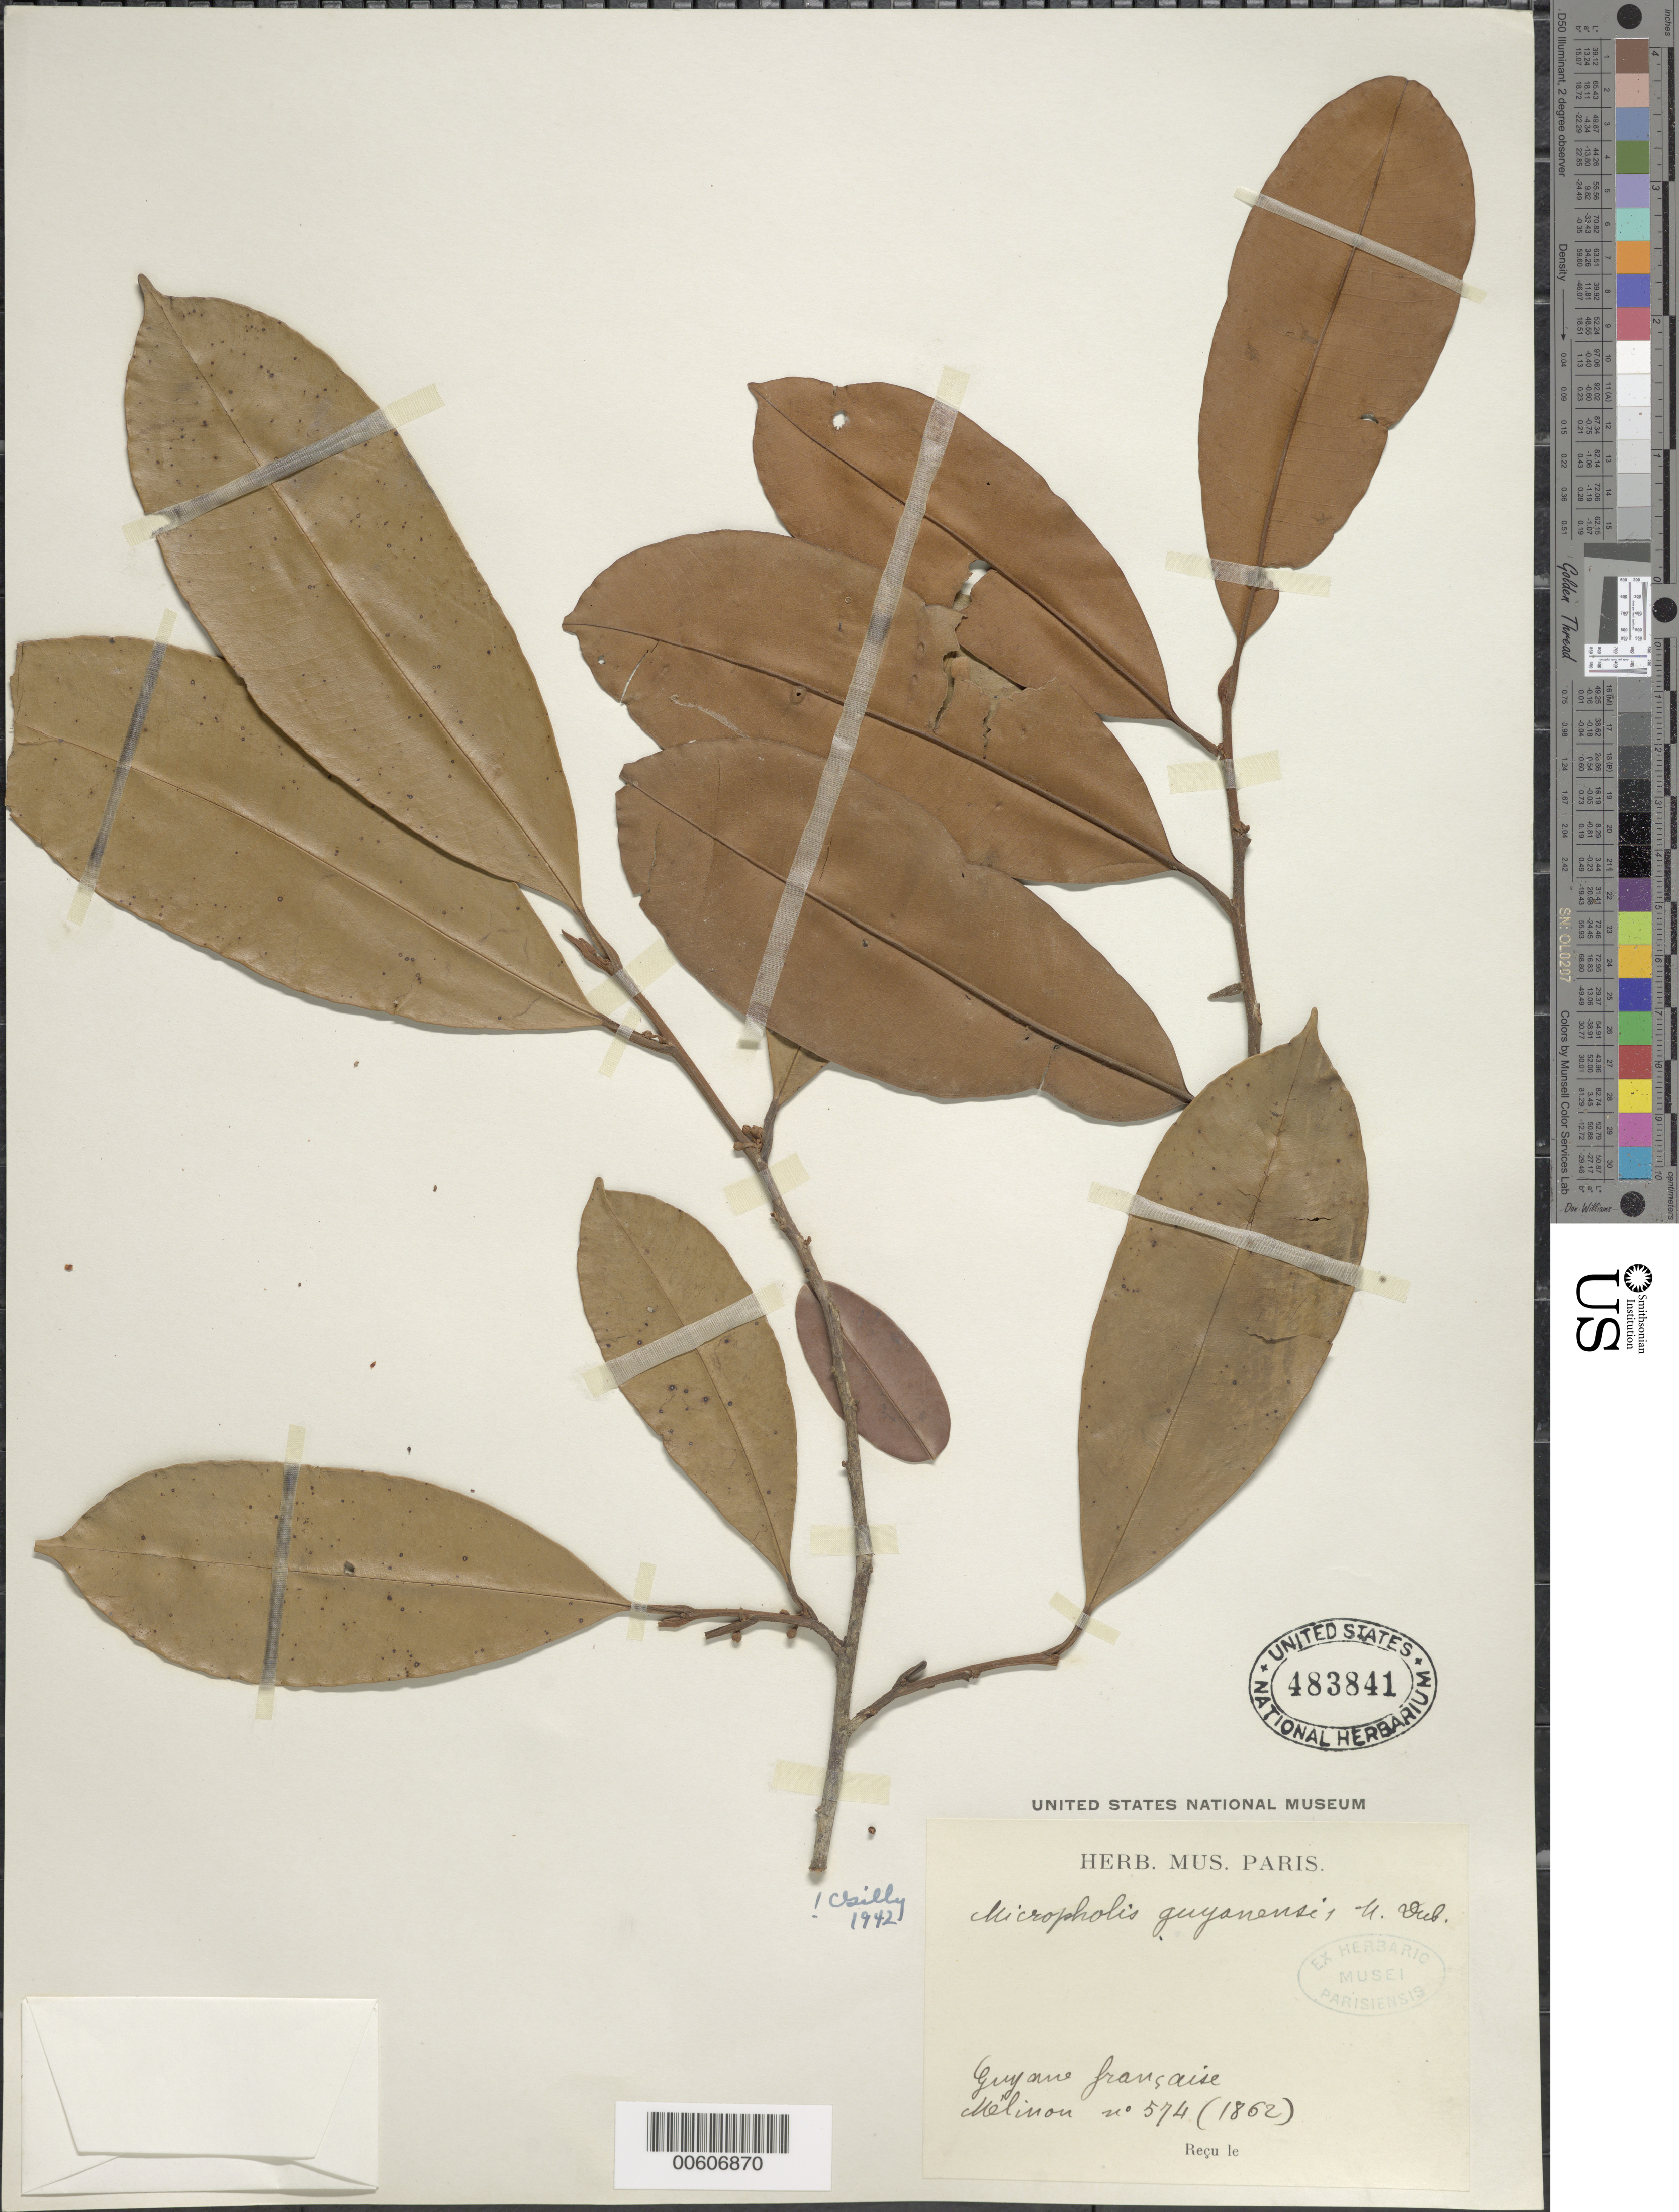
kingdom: Plantae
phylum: Tracheophyta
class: Magnoliopsida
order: Ericales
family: Sapotaceae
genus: Micropholis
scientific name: Micropholis guyanensis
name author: (A. DC.) Pierre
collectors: E. Mélinon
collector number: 574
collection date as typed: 1862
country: French Guiana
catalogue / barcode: US 483841